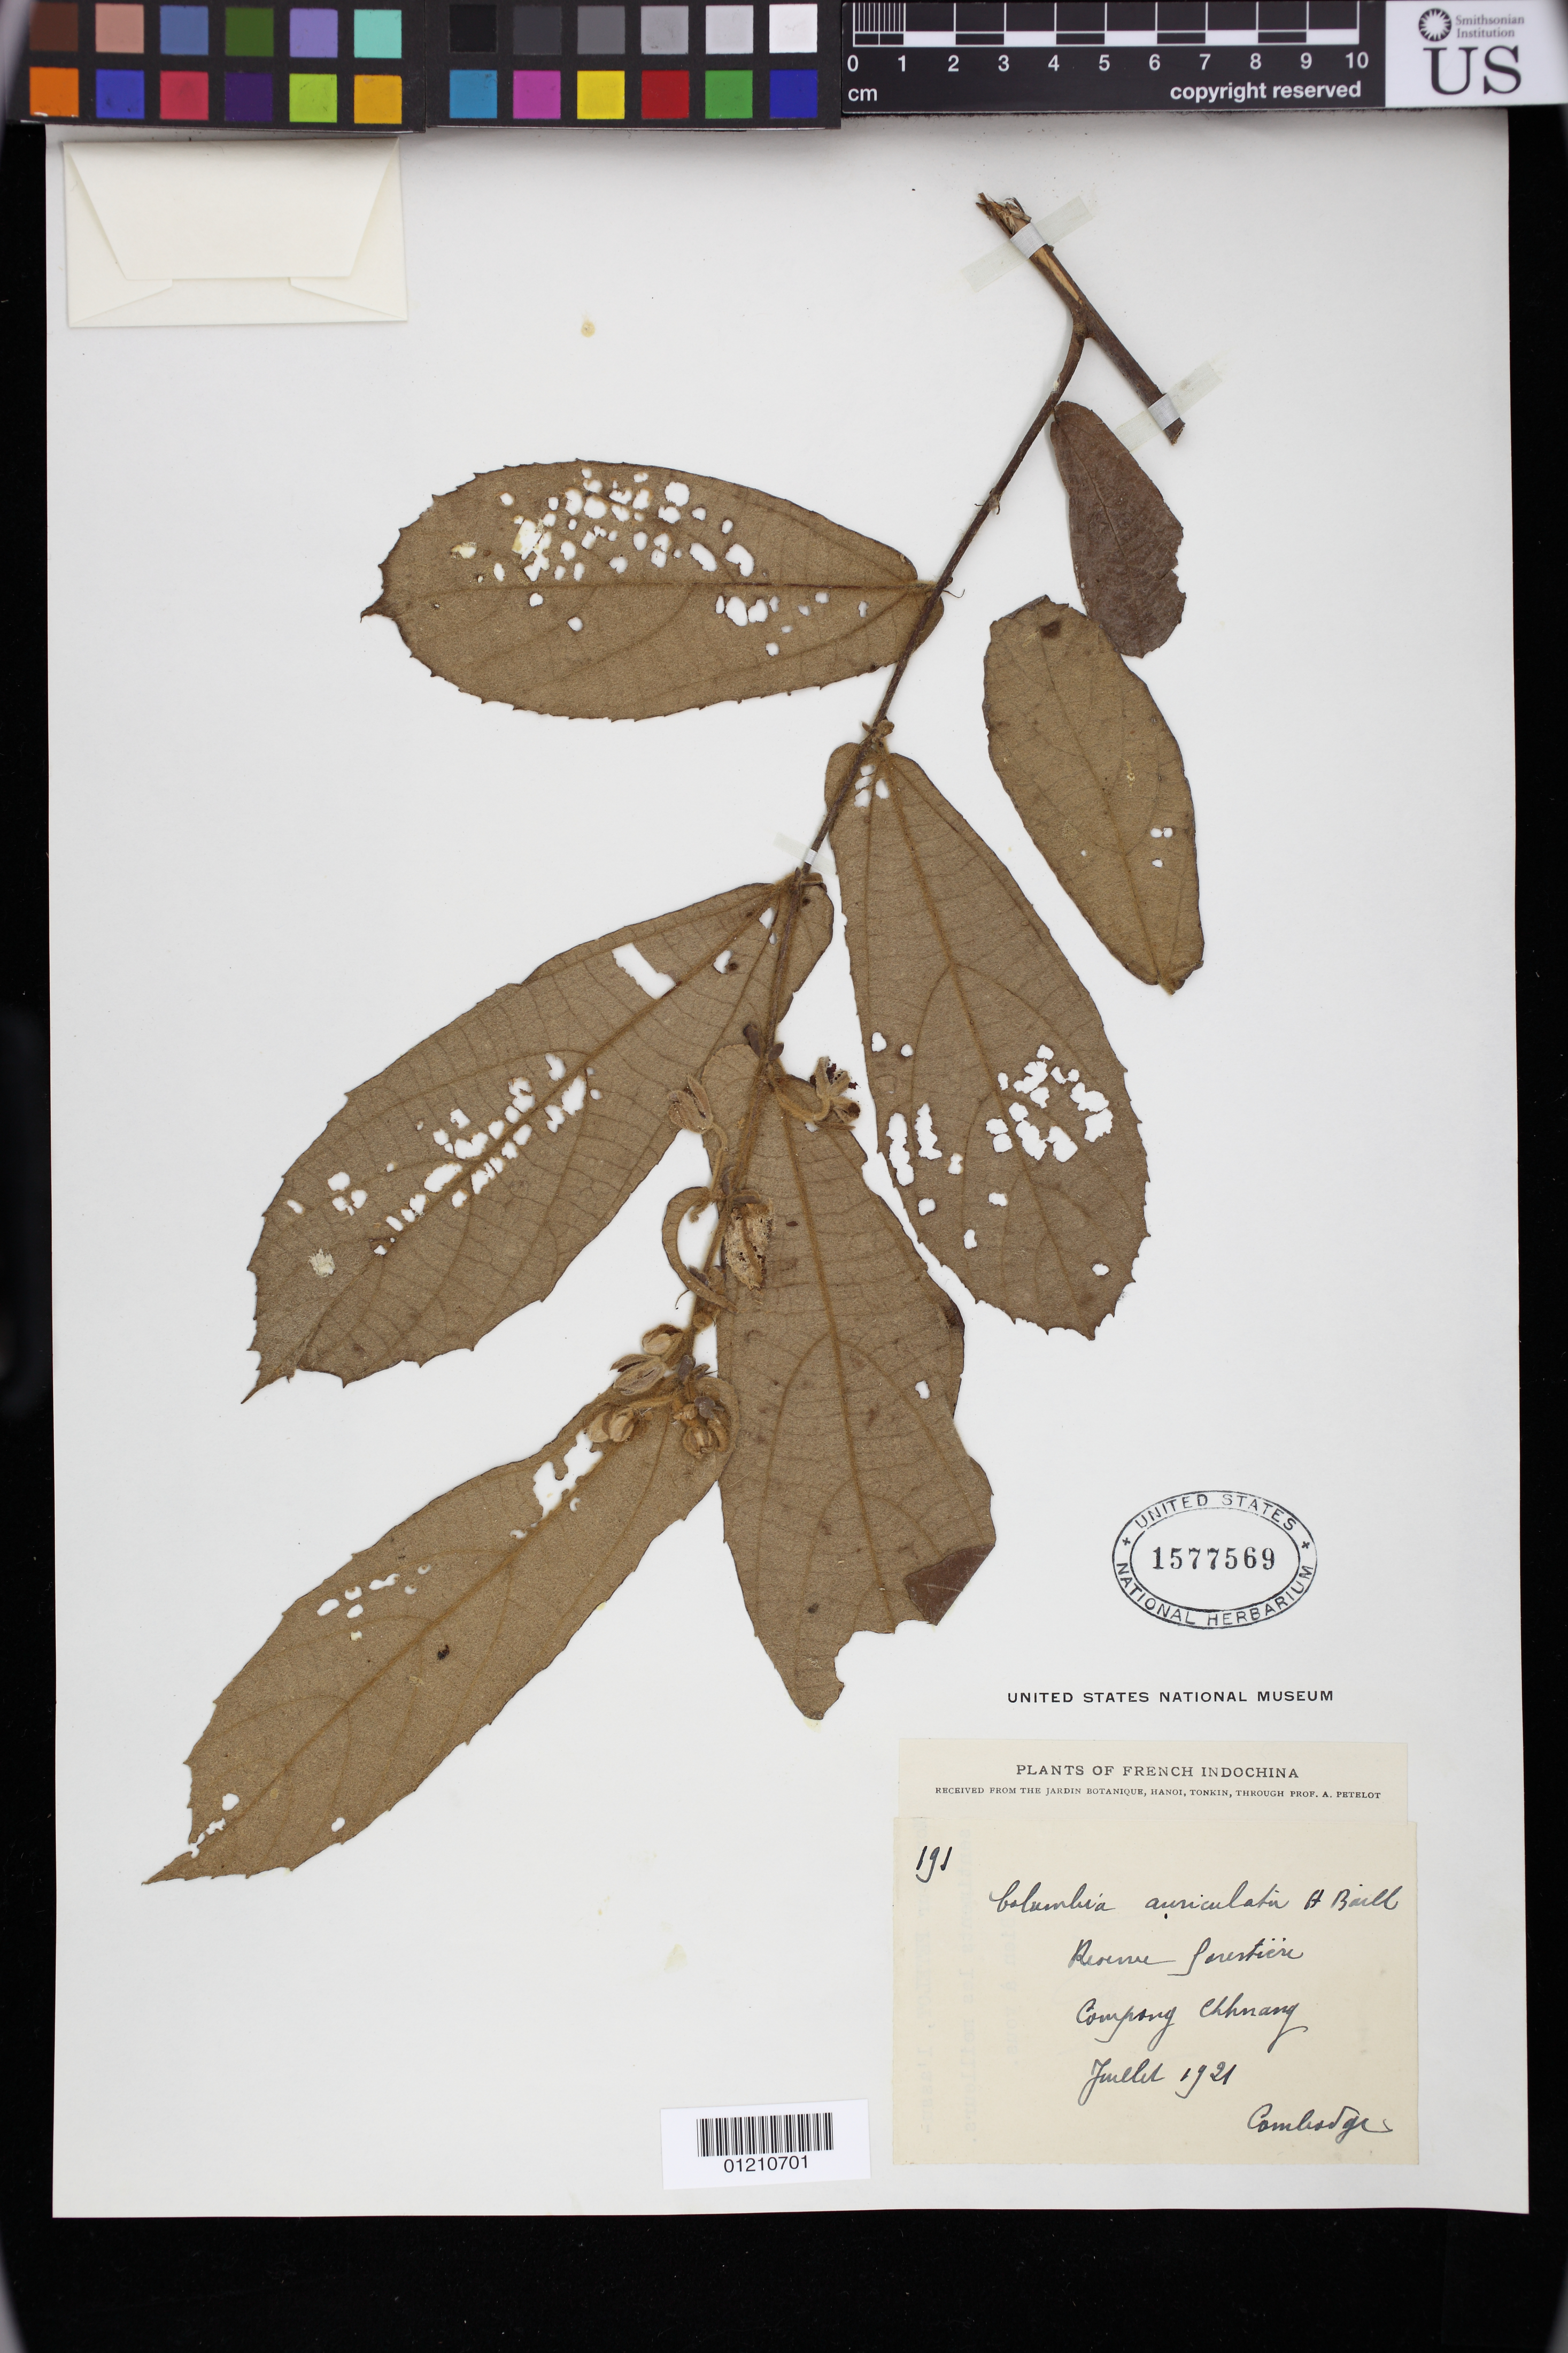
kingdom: Plantae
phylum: Tracheophyta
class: Magnoliopsida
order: Malvales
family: Malvaceae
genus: Colona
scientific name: Colona auriculata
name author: Craib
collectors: A. Petelot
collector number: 191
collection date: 1921-07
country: Vietnam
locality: Reserve forest, Company Chhnang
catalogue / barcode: US 1577569